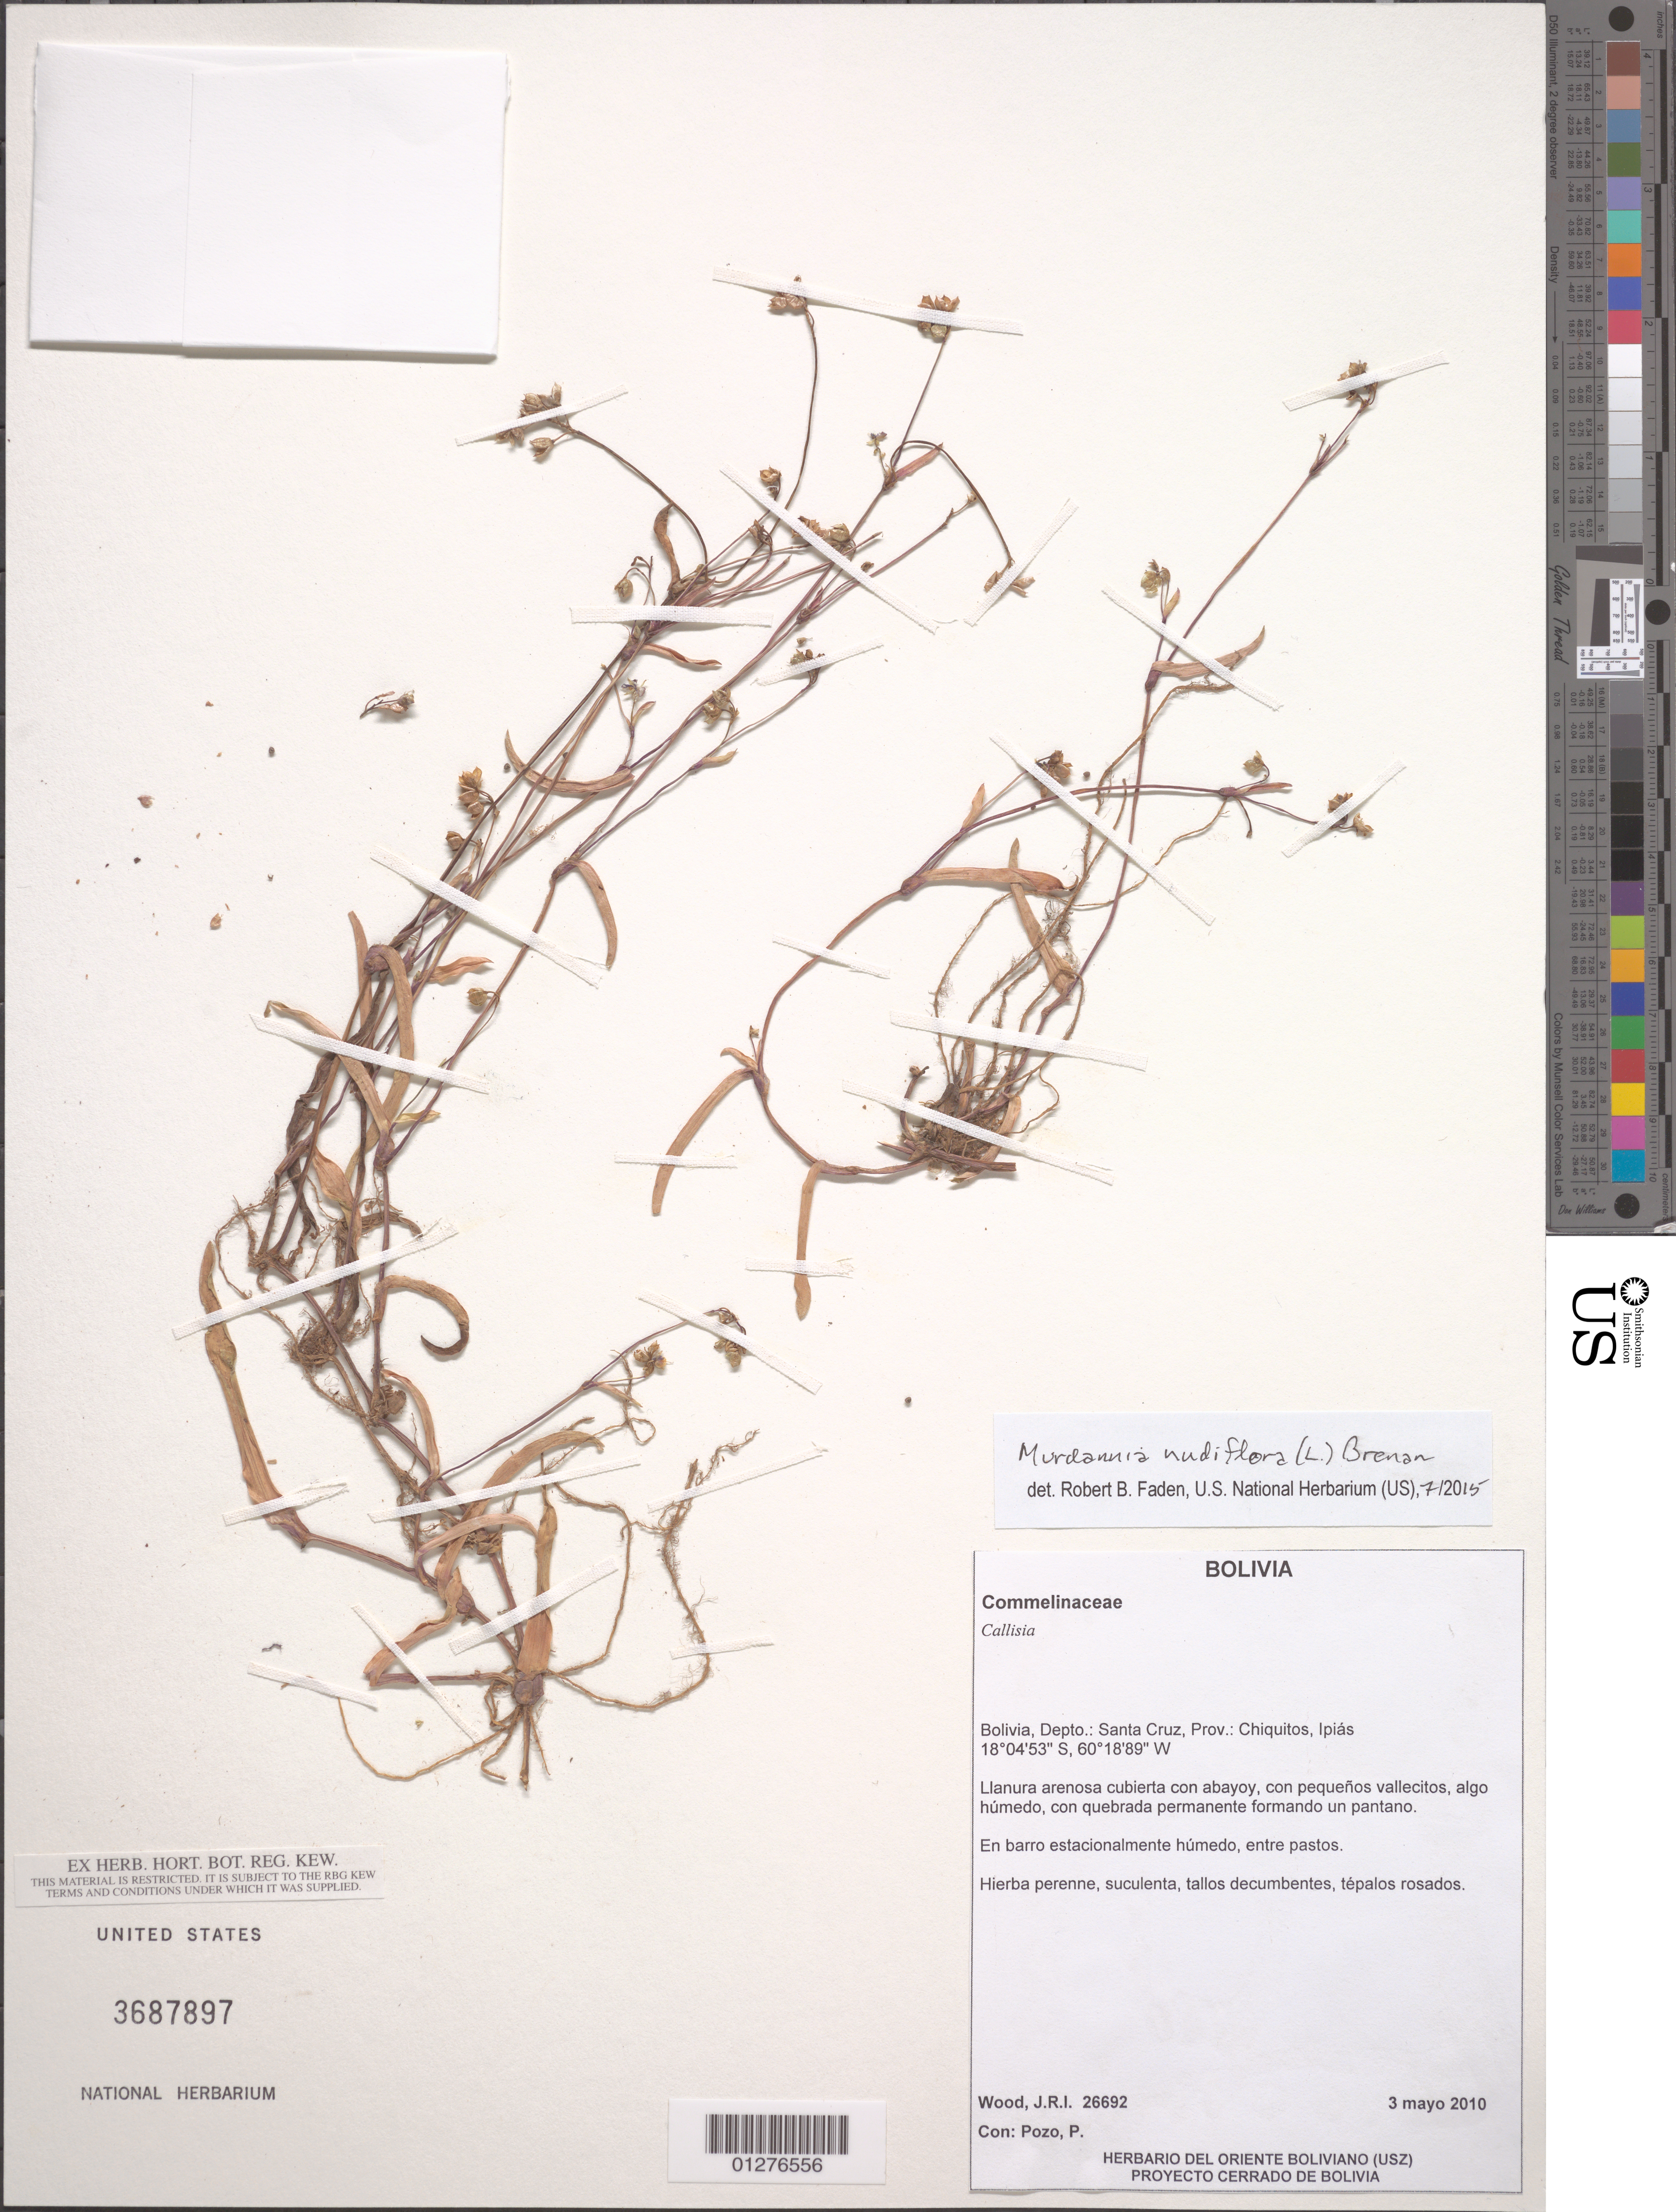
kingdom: Plantae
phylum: Tracheophyta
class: Liliopsida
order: Commelinales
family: Commelinaceae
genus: Murdannia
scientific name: Murdannia nudiflora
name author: (L.) Brenan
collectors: J. R. I. Wood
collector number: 26692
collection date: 2010-05-03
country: Bolivia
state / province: Santa Cruz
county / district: Chiquitos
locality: Llanura areosa cubierta cohn abayoy, con pequeños vallecitos, algo húmedo, con quebrada permanente formando un pantano.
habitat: En barro estafcionalmente húmedo, entre pastos.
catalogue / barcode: US 3687897